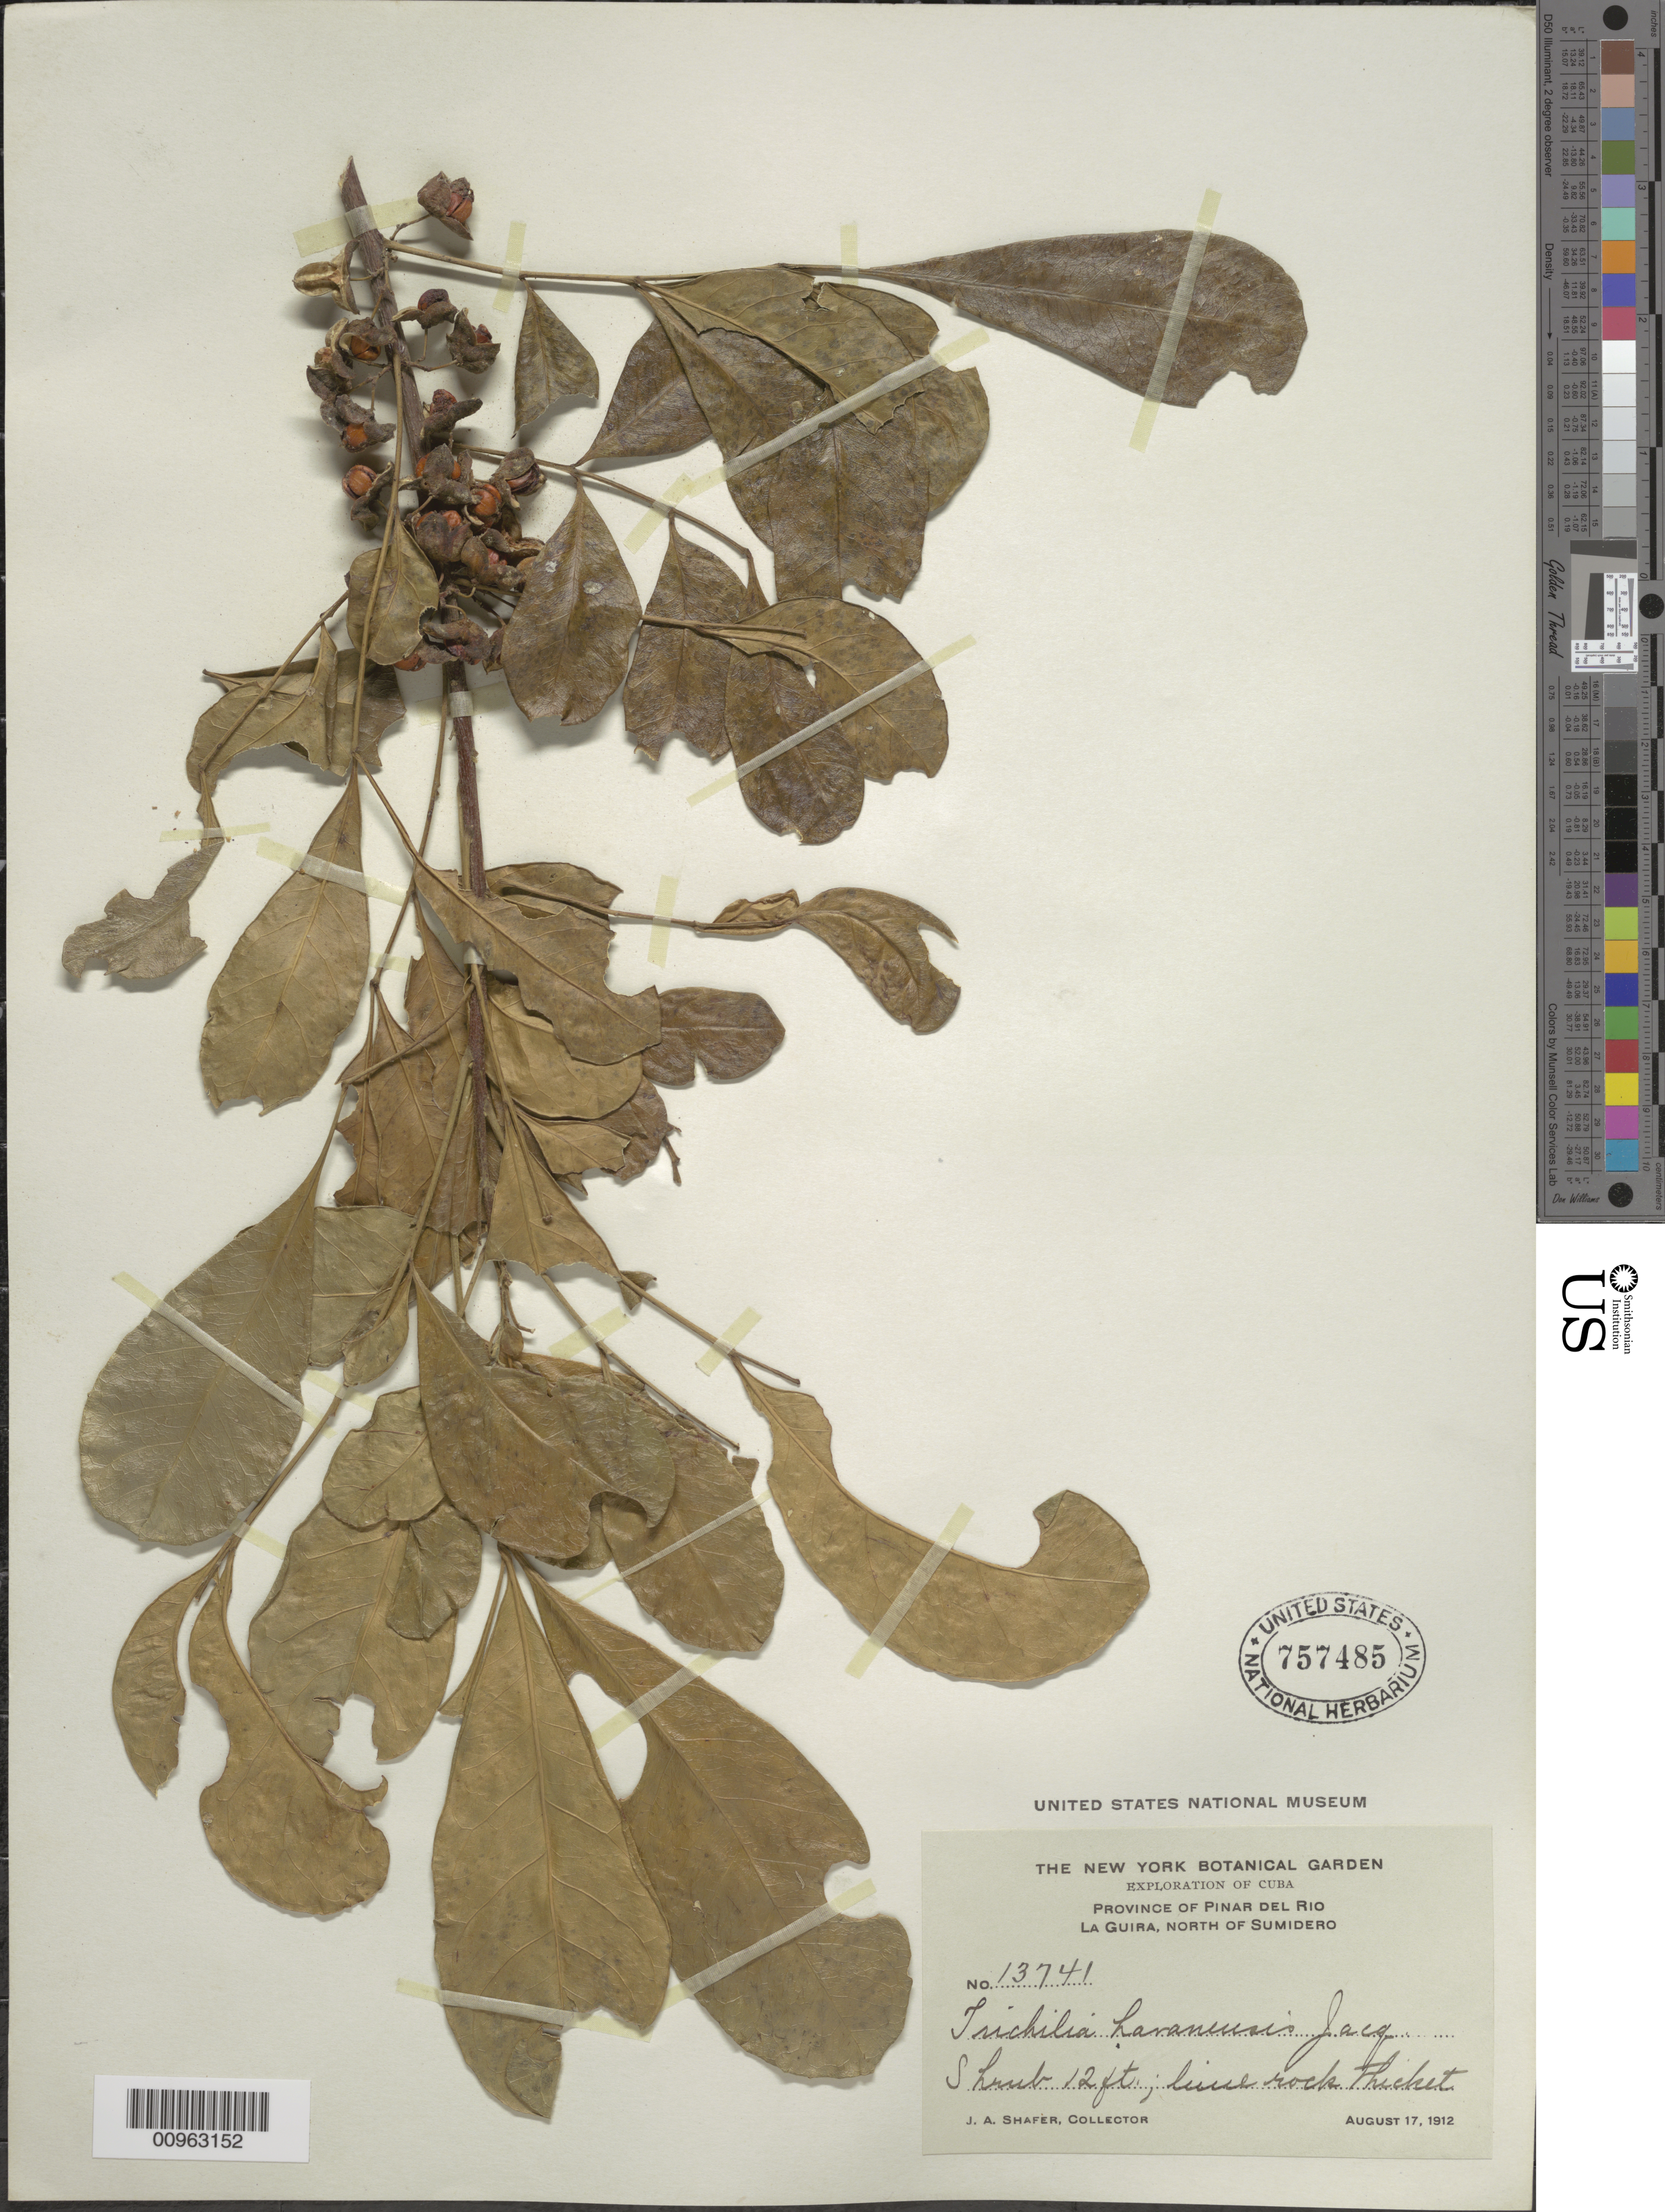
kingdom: Plantae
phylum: Tracheophyta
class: Magnoliopsida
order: Sapindales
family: Meliaceae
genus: Trichilia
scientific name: Trichilia havanensis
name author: Jacq.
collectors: J. A. Shafer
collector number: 13741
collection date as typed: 17 Aug 1912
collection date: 1912-08-17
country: Cuba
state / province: Pinar del Rio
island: Cuba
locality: La Guira, north of Sumidero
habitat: Lime rock thicket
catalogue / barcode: US 757485